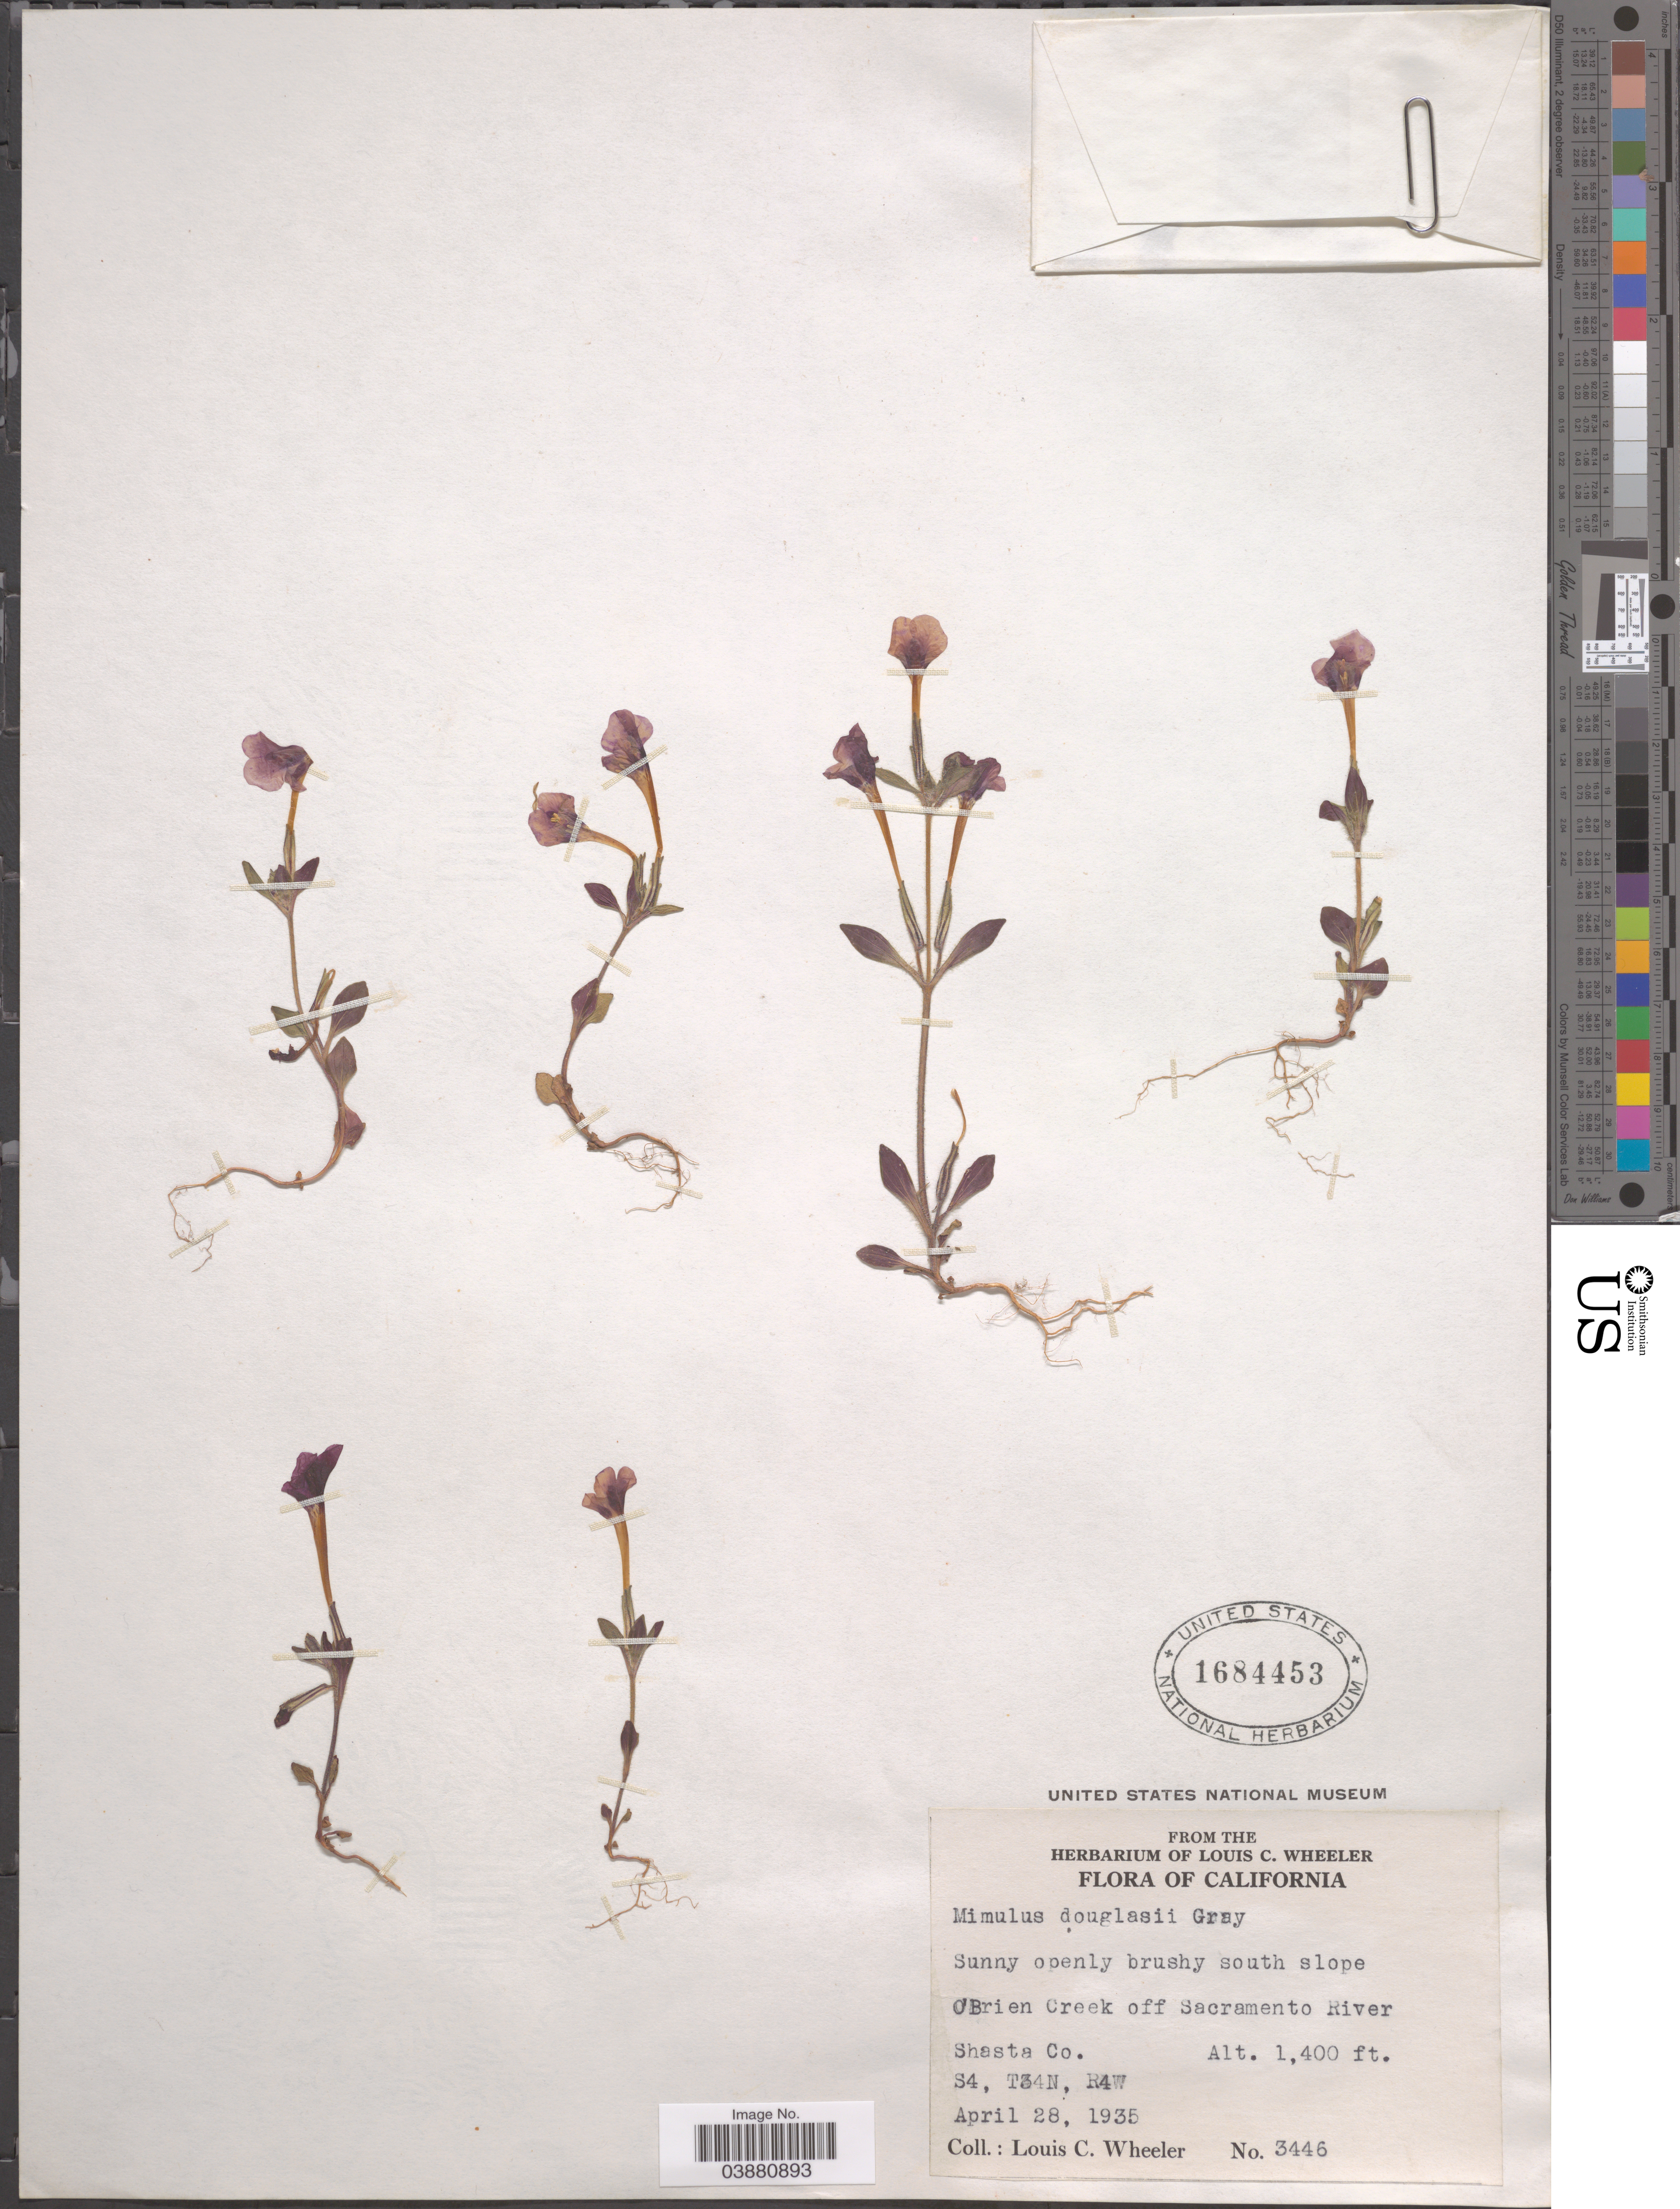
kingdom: Plantae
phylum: Tracheophyta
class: Magnoliopsida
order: Lamiales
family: Phrymaceae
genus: Mimulus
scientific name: Mimulus douglasii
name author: (Benth.) A. Gray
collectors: L. C. Wheeler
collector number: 3446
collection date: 1935-04-28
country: United States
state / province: California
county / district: Shasta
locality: Sunny openly brushy south slope. O'Brien Creek off Sacramento River. Shasta Co. S4, T34N, R4W.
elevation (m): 427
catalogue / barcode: US 1684453